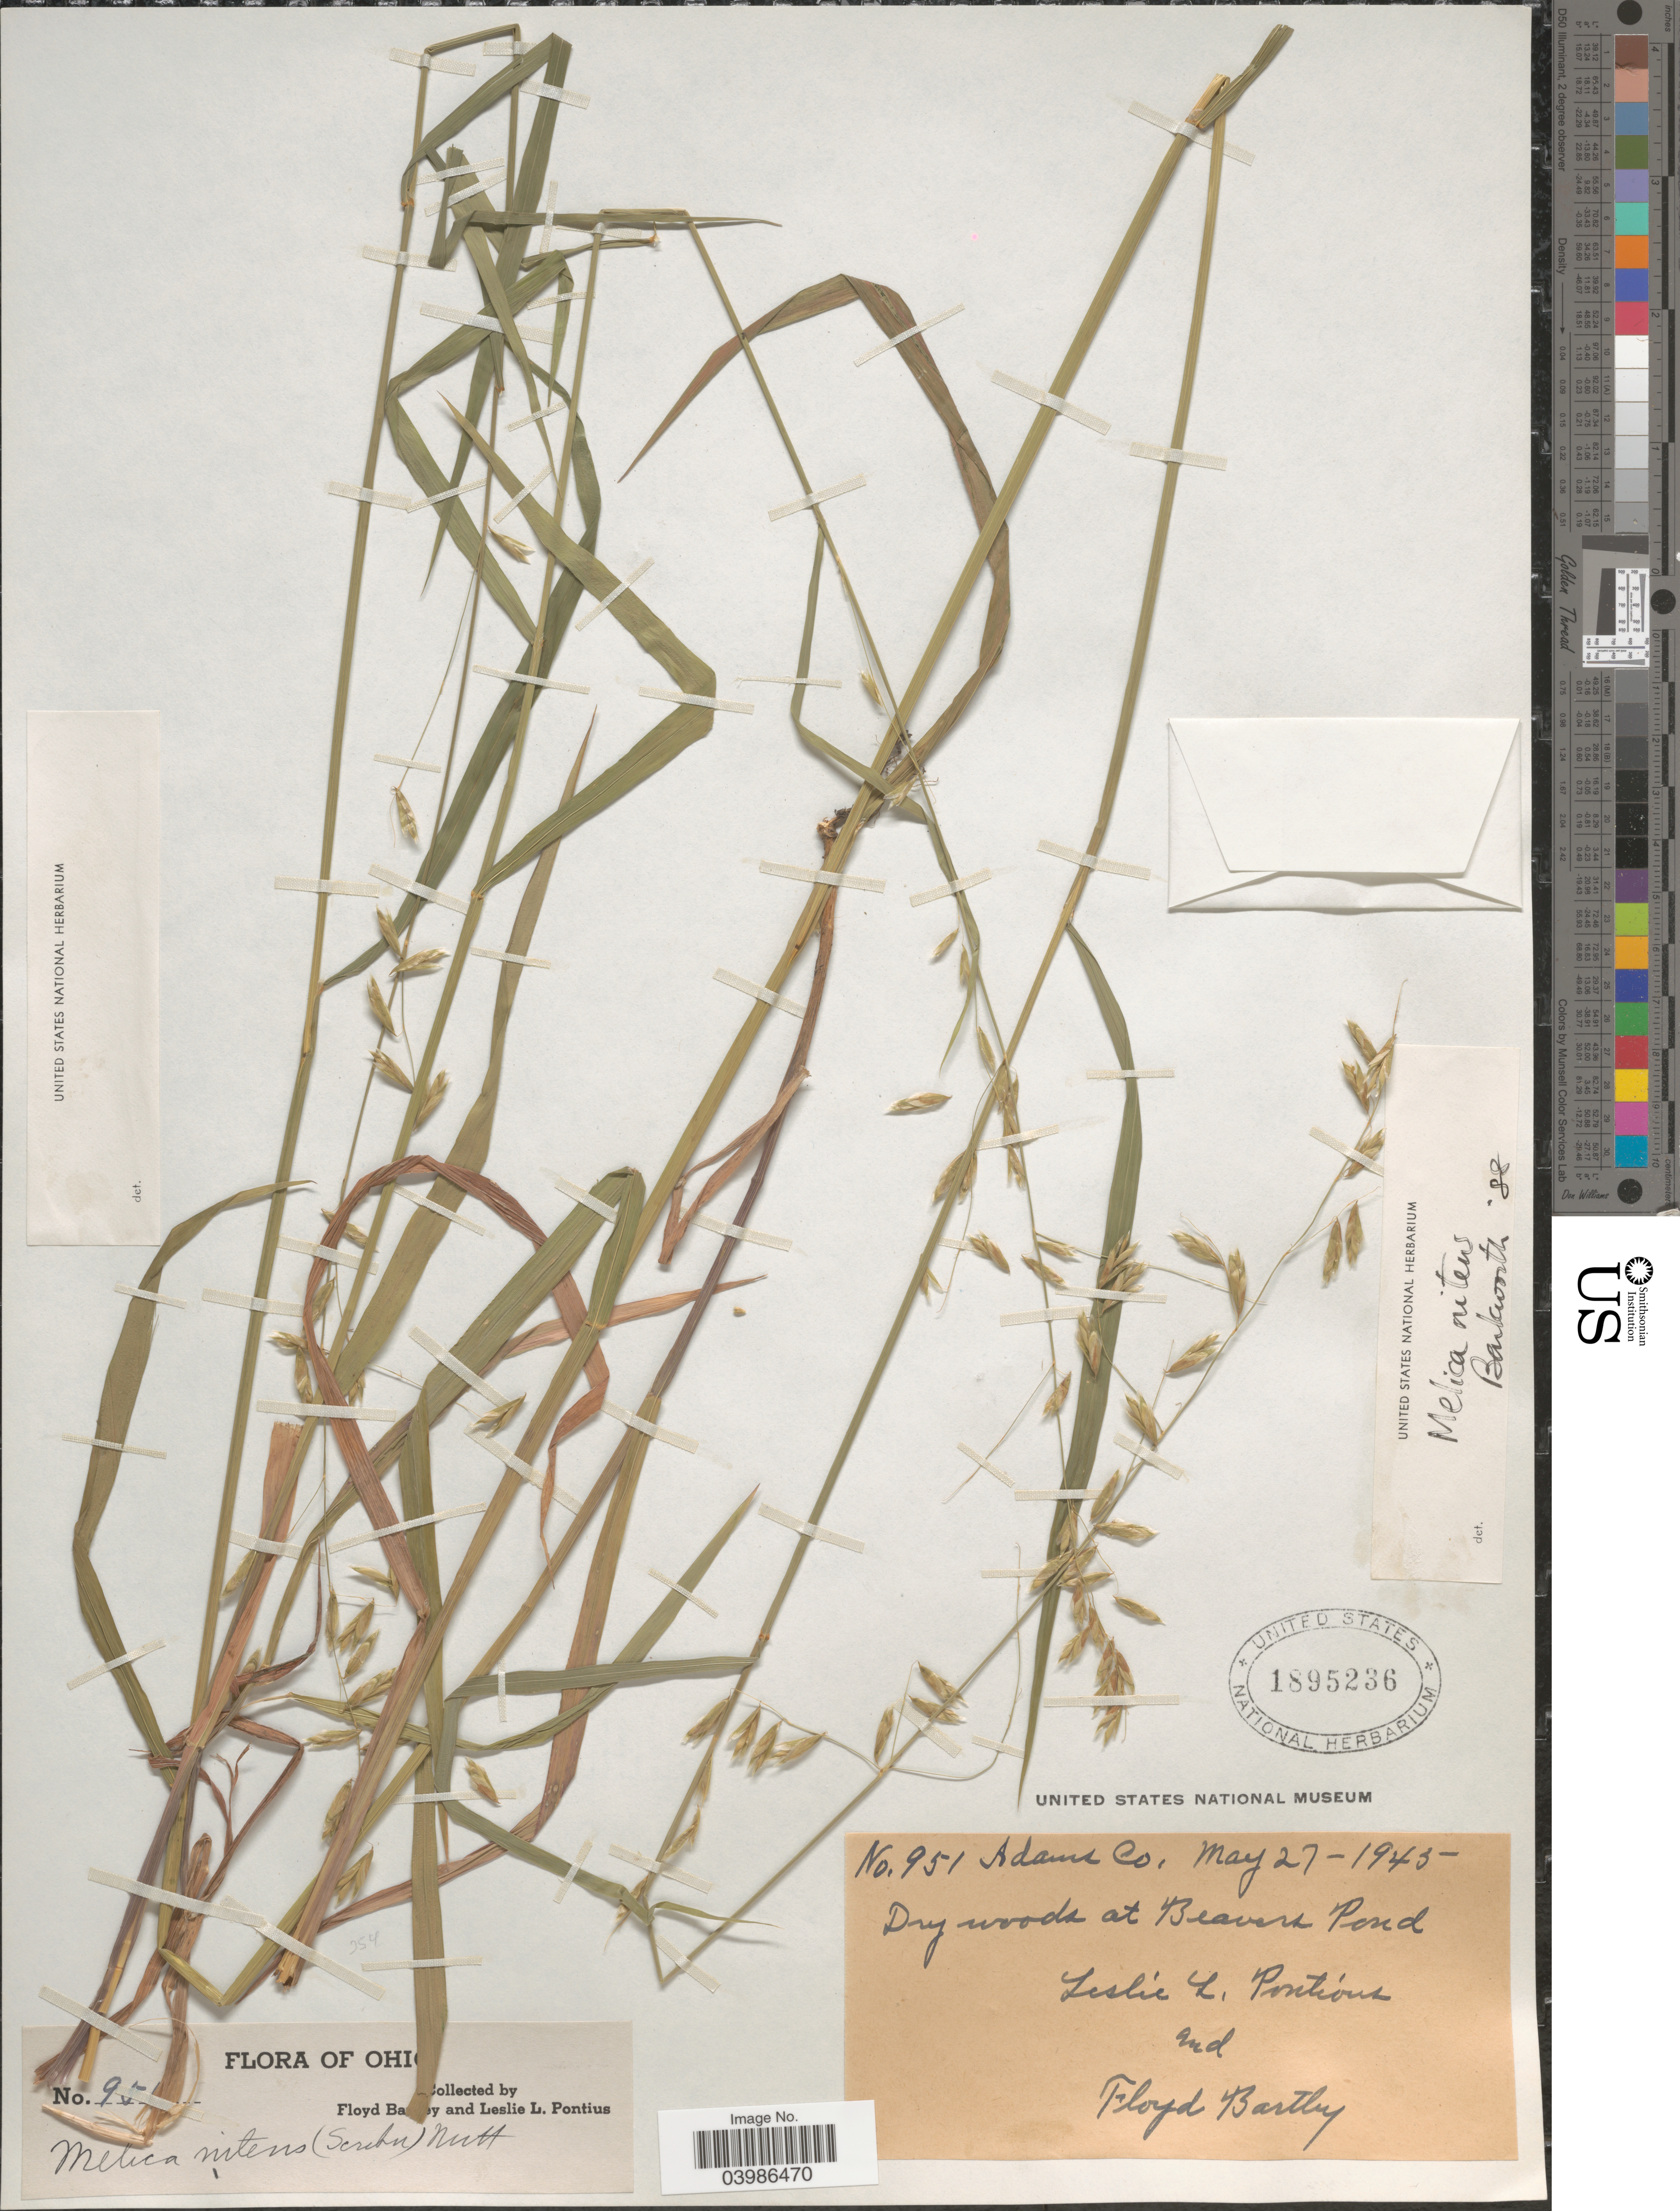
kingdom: Plantae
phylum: Tracheophyta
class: Liliopsida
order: Poales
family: Poaceae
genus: Melica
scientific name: Melica nitens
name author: (Scribn.) Nutt. ex Piper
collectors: F. Bartley & L. Pontius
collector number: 951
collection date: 1945-05-27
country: United States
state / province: Ohio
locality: Adams Co. Dry woods at Beavers Pond.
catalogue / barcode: US 1895236